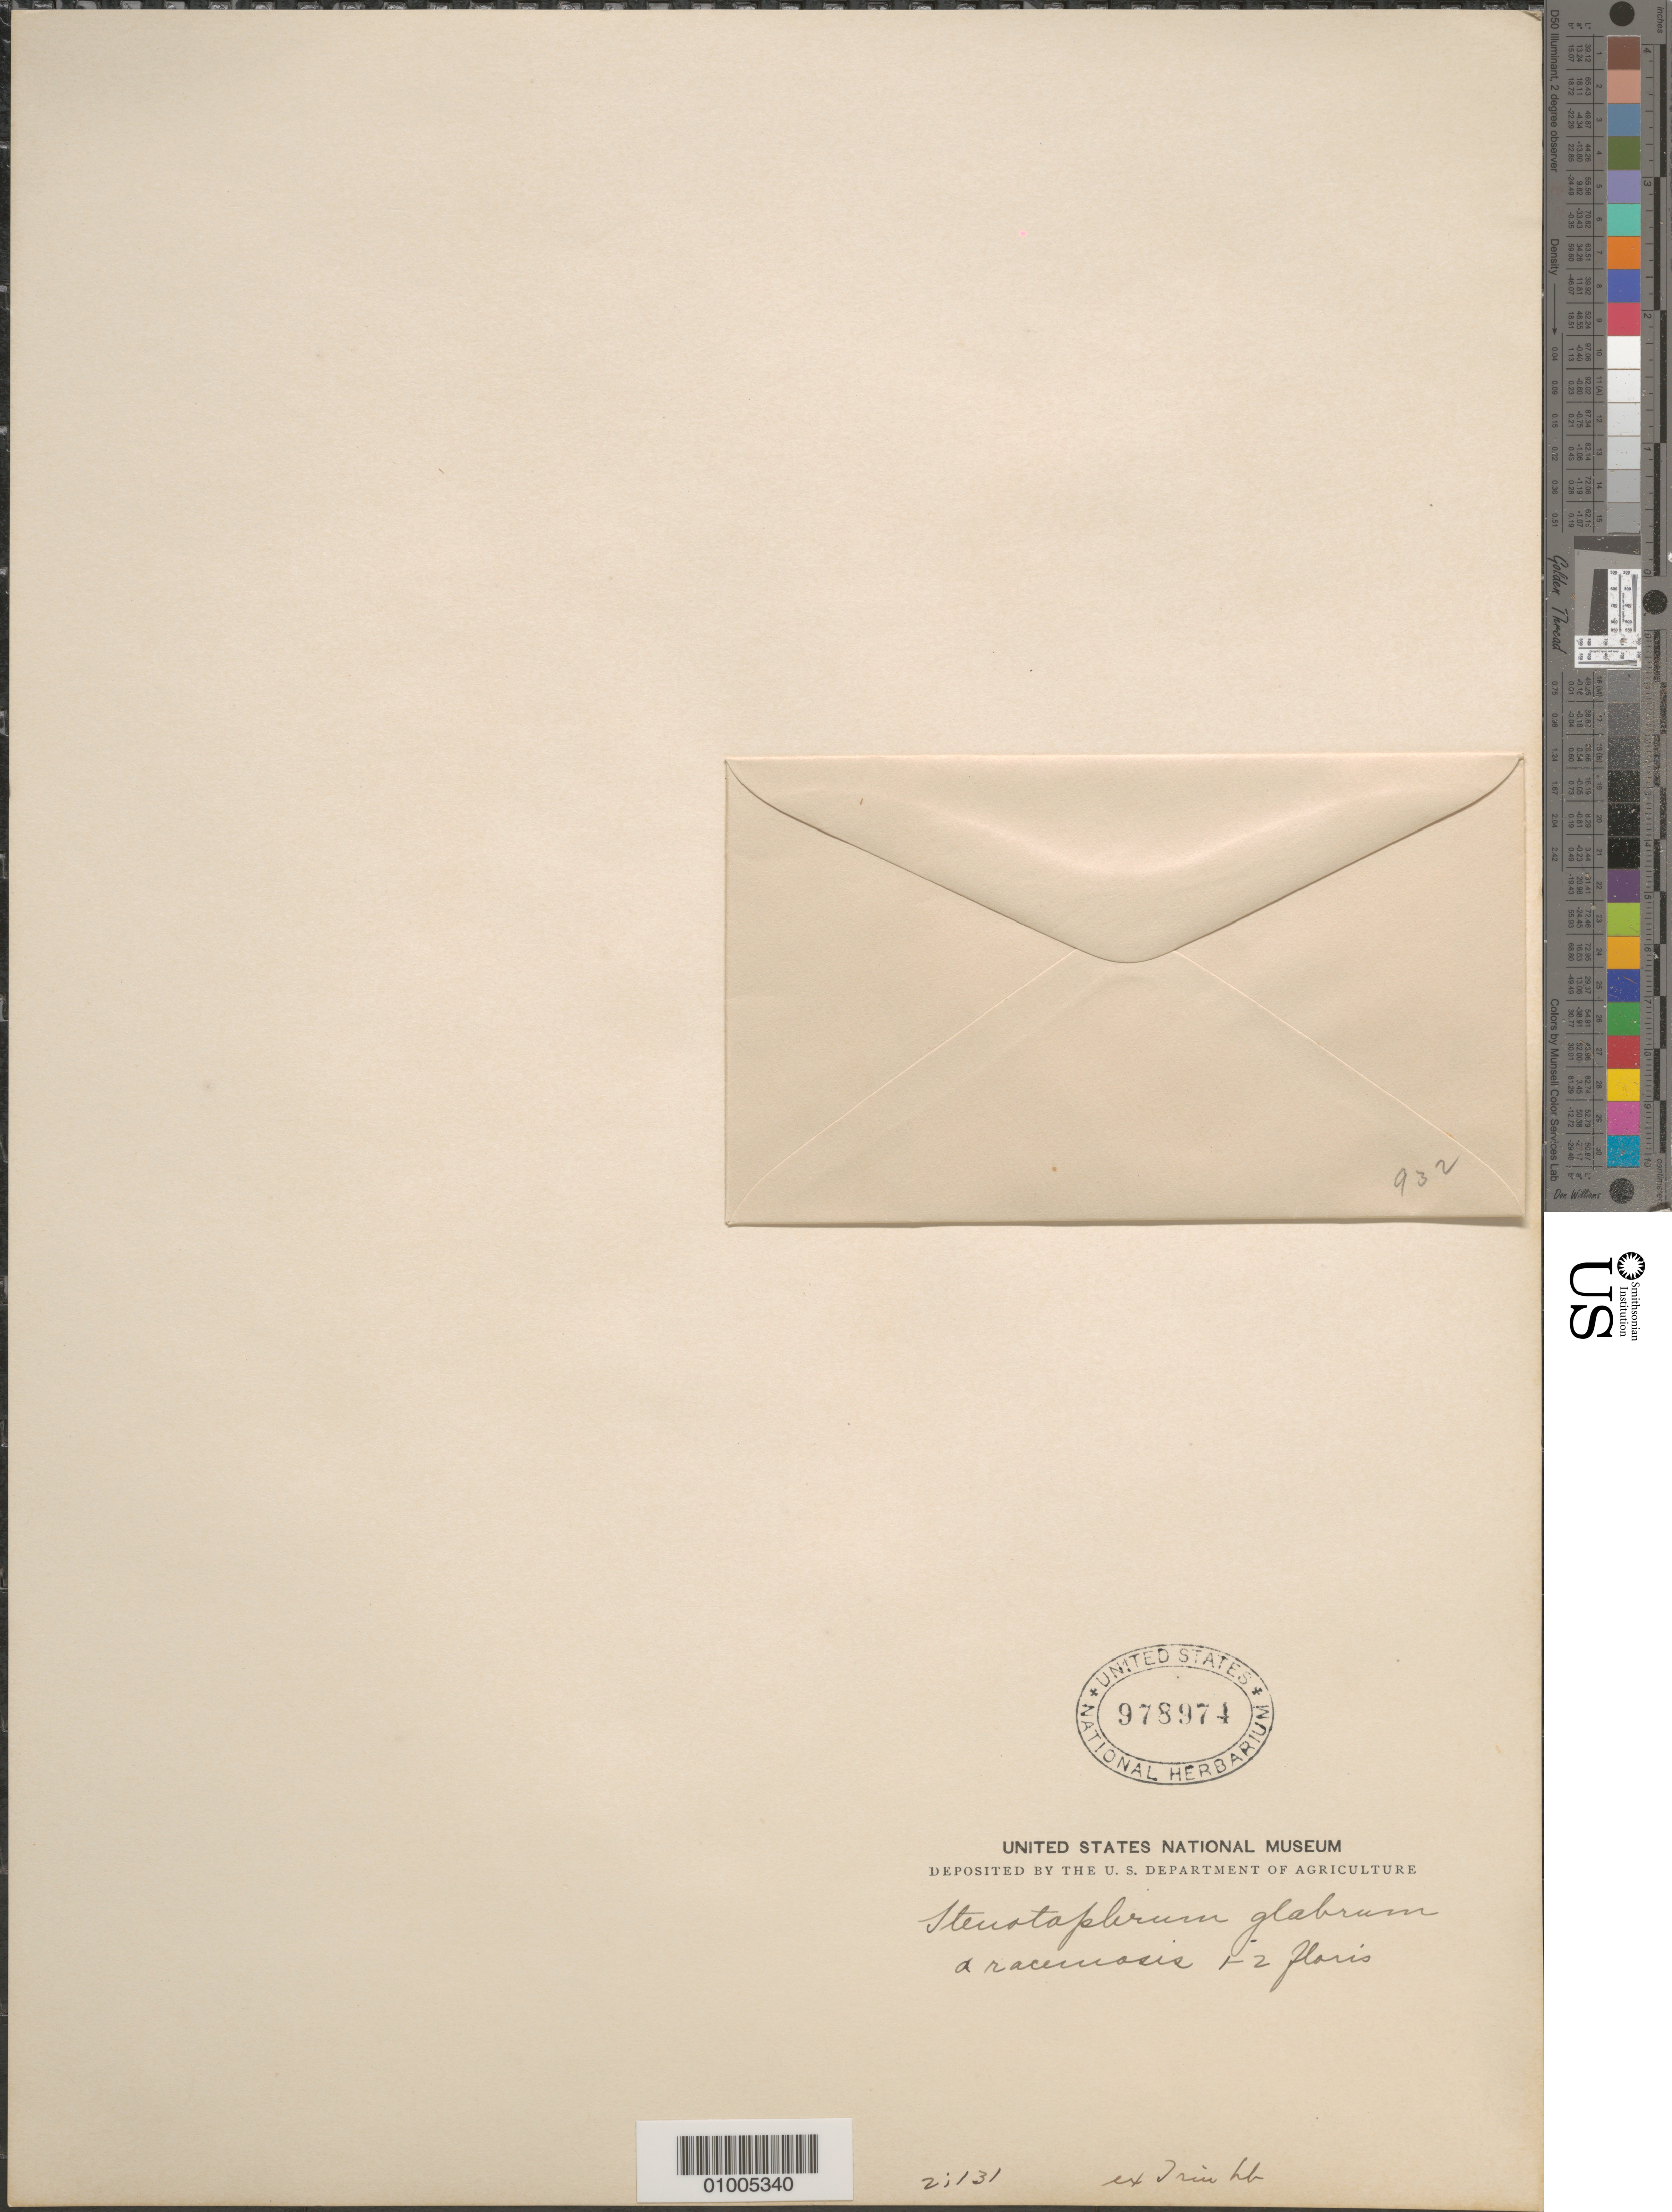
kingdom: Plantae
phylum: Tracheophyta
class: Liliopsida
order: Poales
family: Poaceae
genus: Stenotaphrum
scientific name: Stenotaphrum secundatum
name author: (Walter) Kuntze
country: Jamaica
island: Jamaica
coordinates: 0 N, 0 E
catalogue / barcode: US 978974